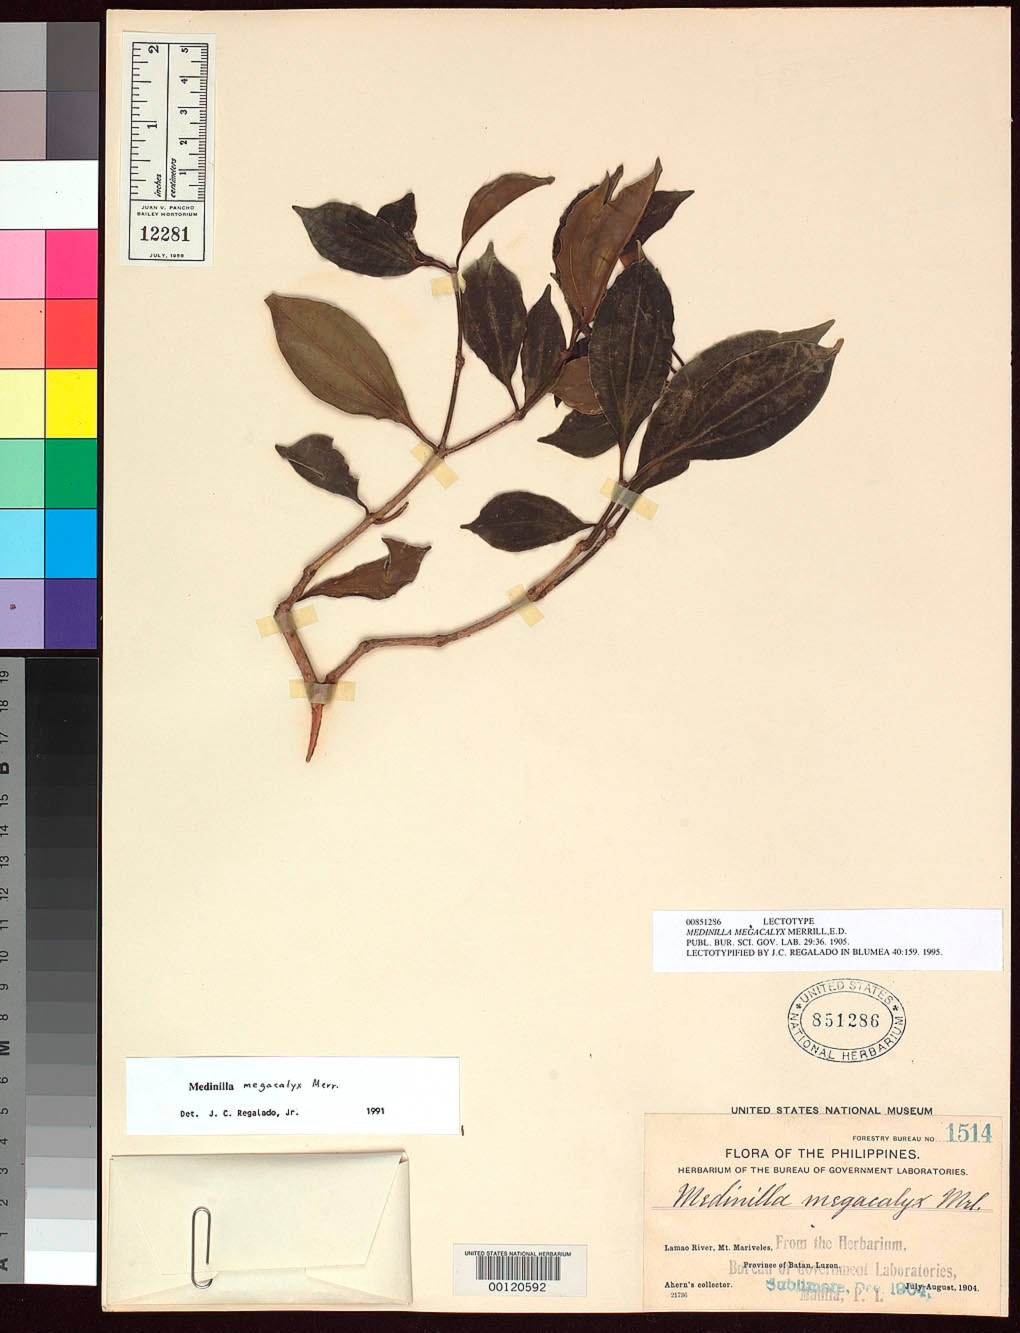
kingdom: Plantae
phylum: Tracheophyta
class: Magnoliopsida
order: Myrtales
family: Melastomataceae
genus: Medinilla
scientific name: Medinilla megacalyx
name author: Merr.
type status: Lectotype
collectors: Ahern's collector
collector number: Bur. Sci. 1514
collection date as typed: Jul 1904 to -- Aug 1904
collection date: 1904-07/1904-08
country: Philippines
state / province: Central Luzon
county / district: Bataan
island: Luzon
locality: Mount Mariveles.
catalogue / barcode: US 851286